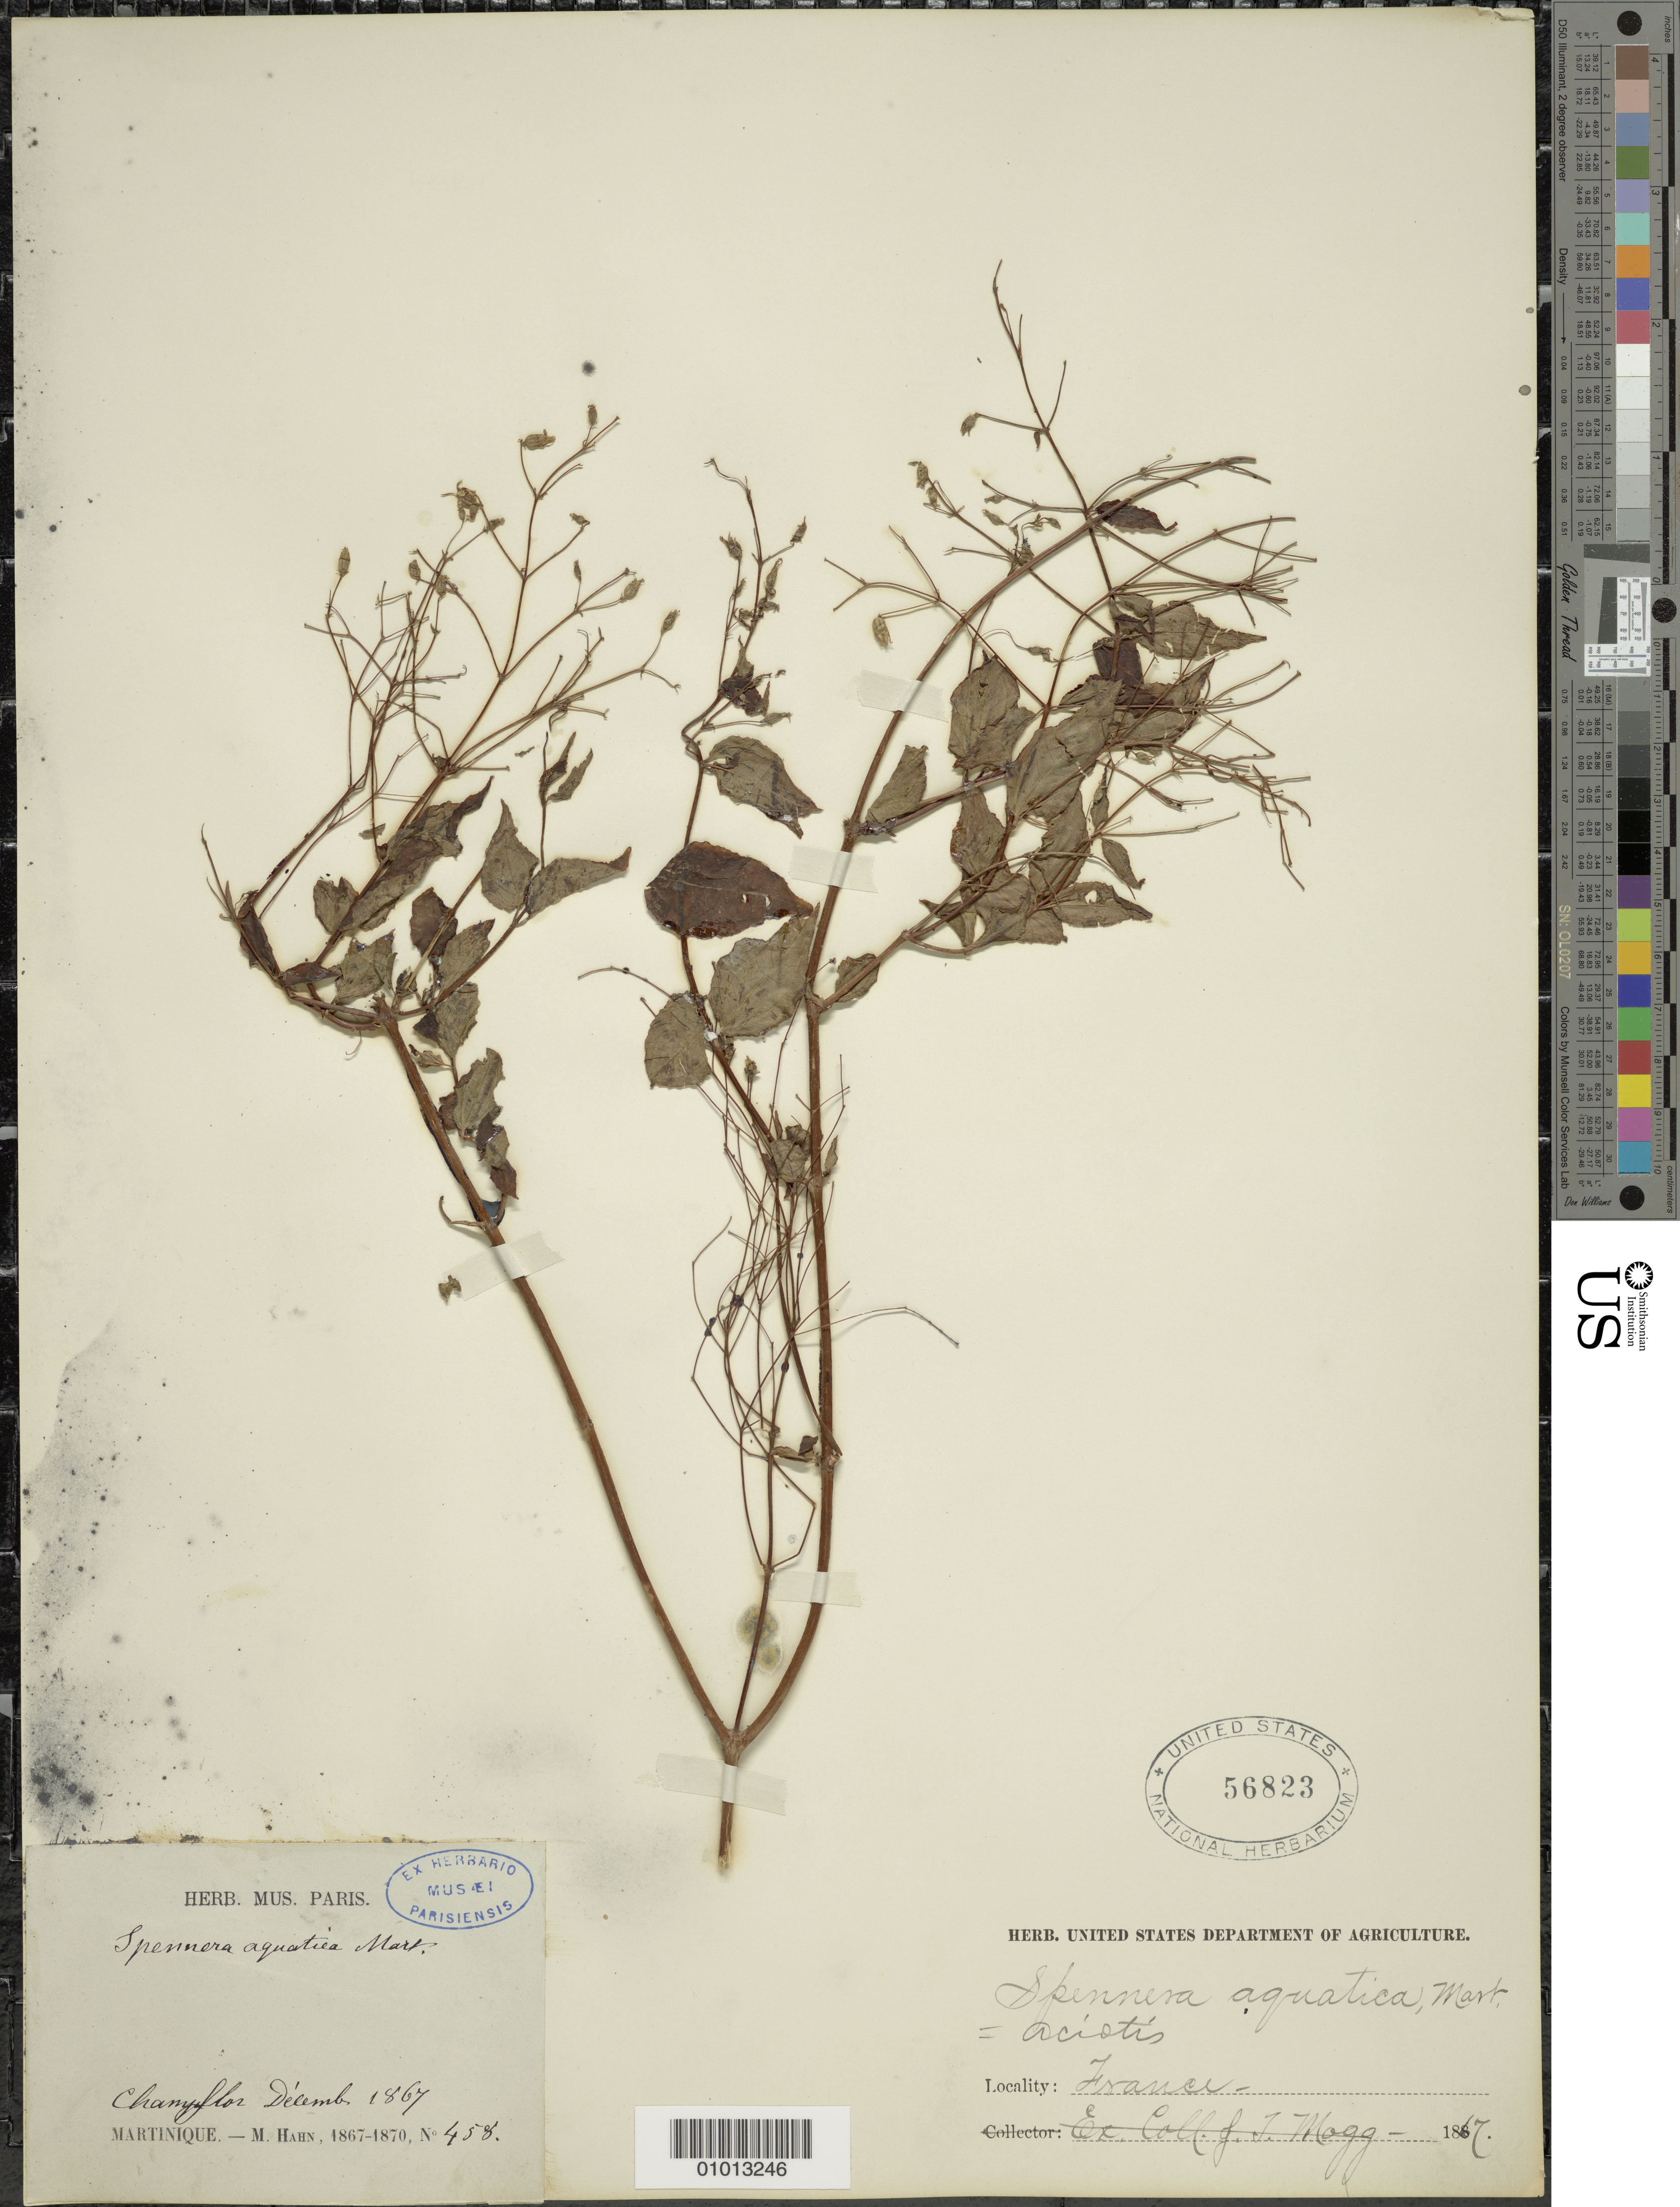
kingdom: Plantae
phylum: Tracheophyta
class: Magnoliopsida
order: Myrtales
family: Melastomataceae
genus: Nepsera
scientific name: Nepsera aquatica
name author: (Aubl.) Naudin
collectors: M. Hahn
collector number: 458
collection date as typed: Dec 1867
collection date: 1867-12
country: Martinique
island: Martinique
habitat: Champ flor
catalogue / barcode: US 56823